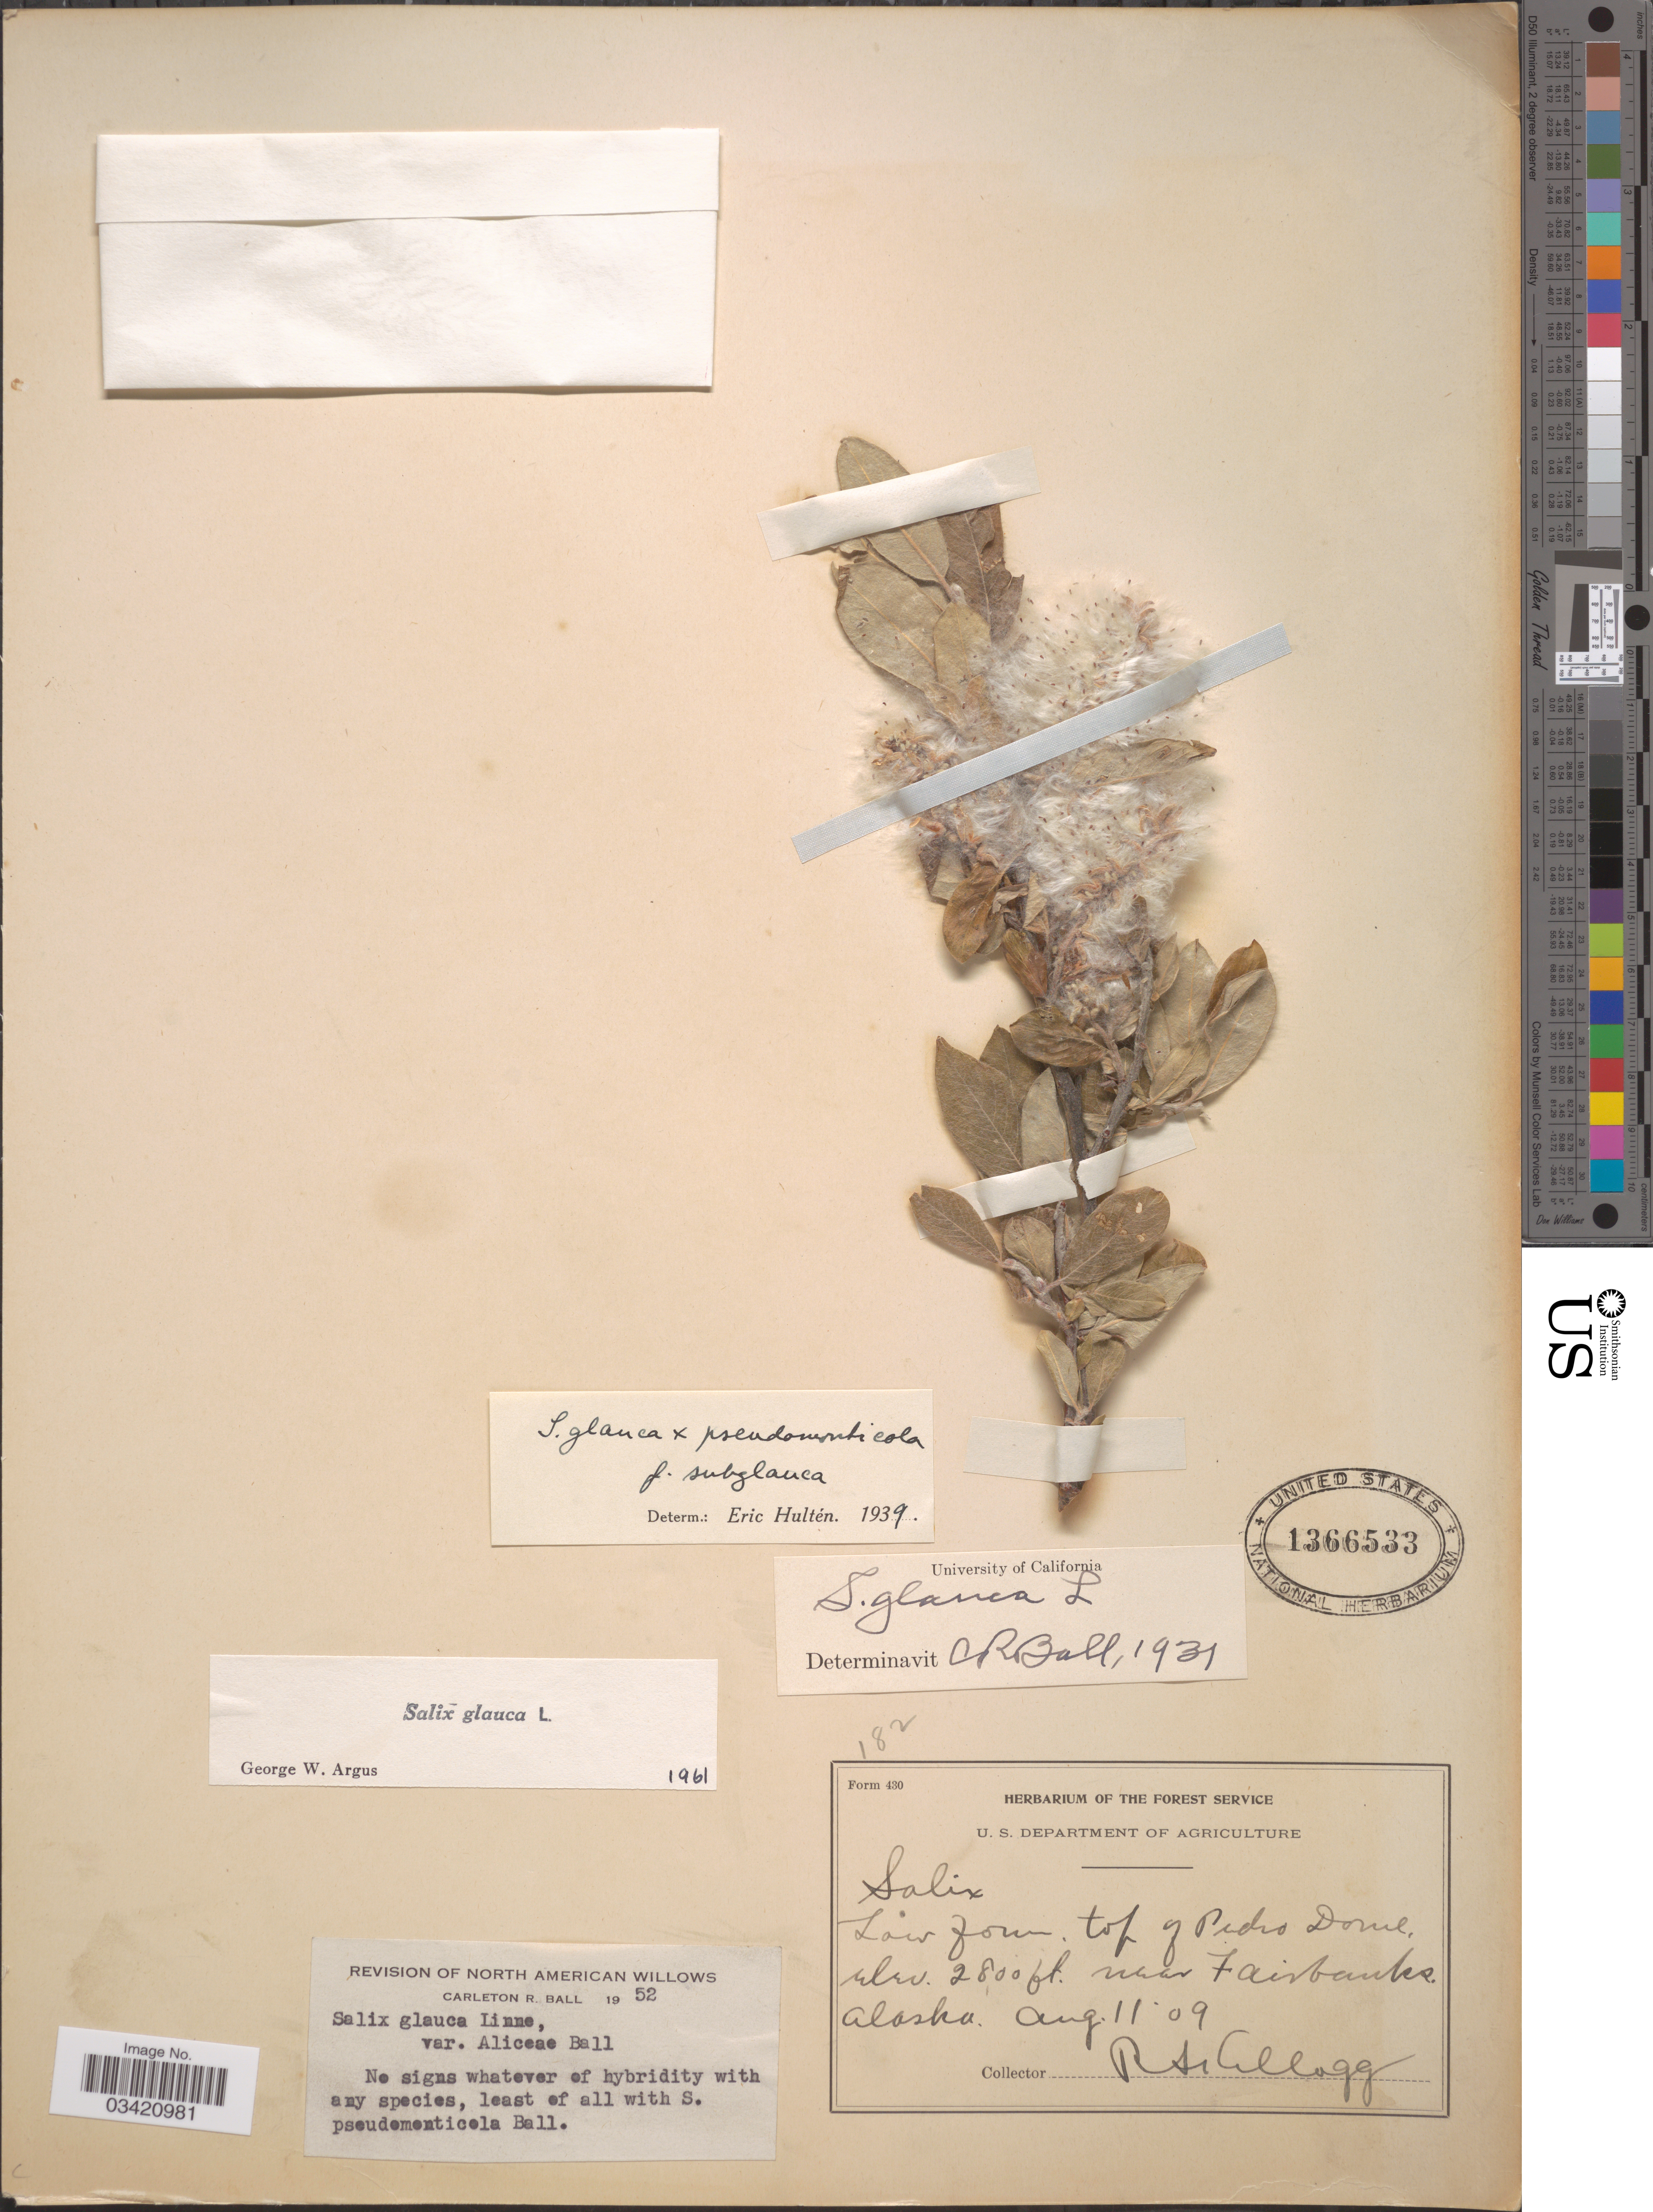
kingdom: Plantae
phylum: Tracheophyta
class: Magnoliopsida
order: Malpighiales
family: Salicaceae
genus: Salix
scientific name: Salix glauca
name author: L.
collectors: R. Kellogg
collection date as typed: Transcribed d/m/y: 11/8/9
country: United States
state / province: Alaska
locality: Top of Pedro Dome, near Fairbanks.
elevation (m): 853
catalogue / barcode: US 1366533